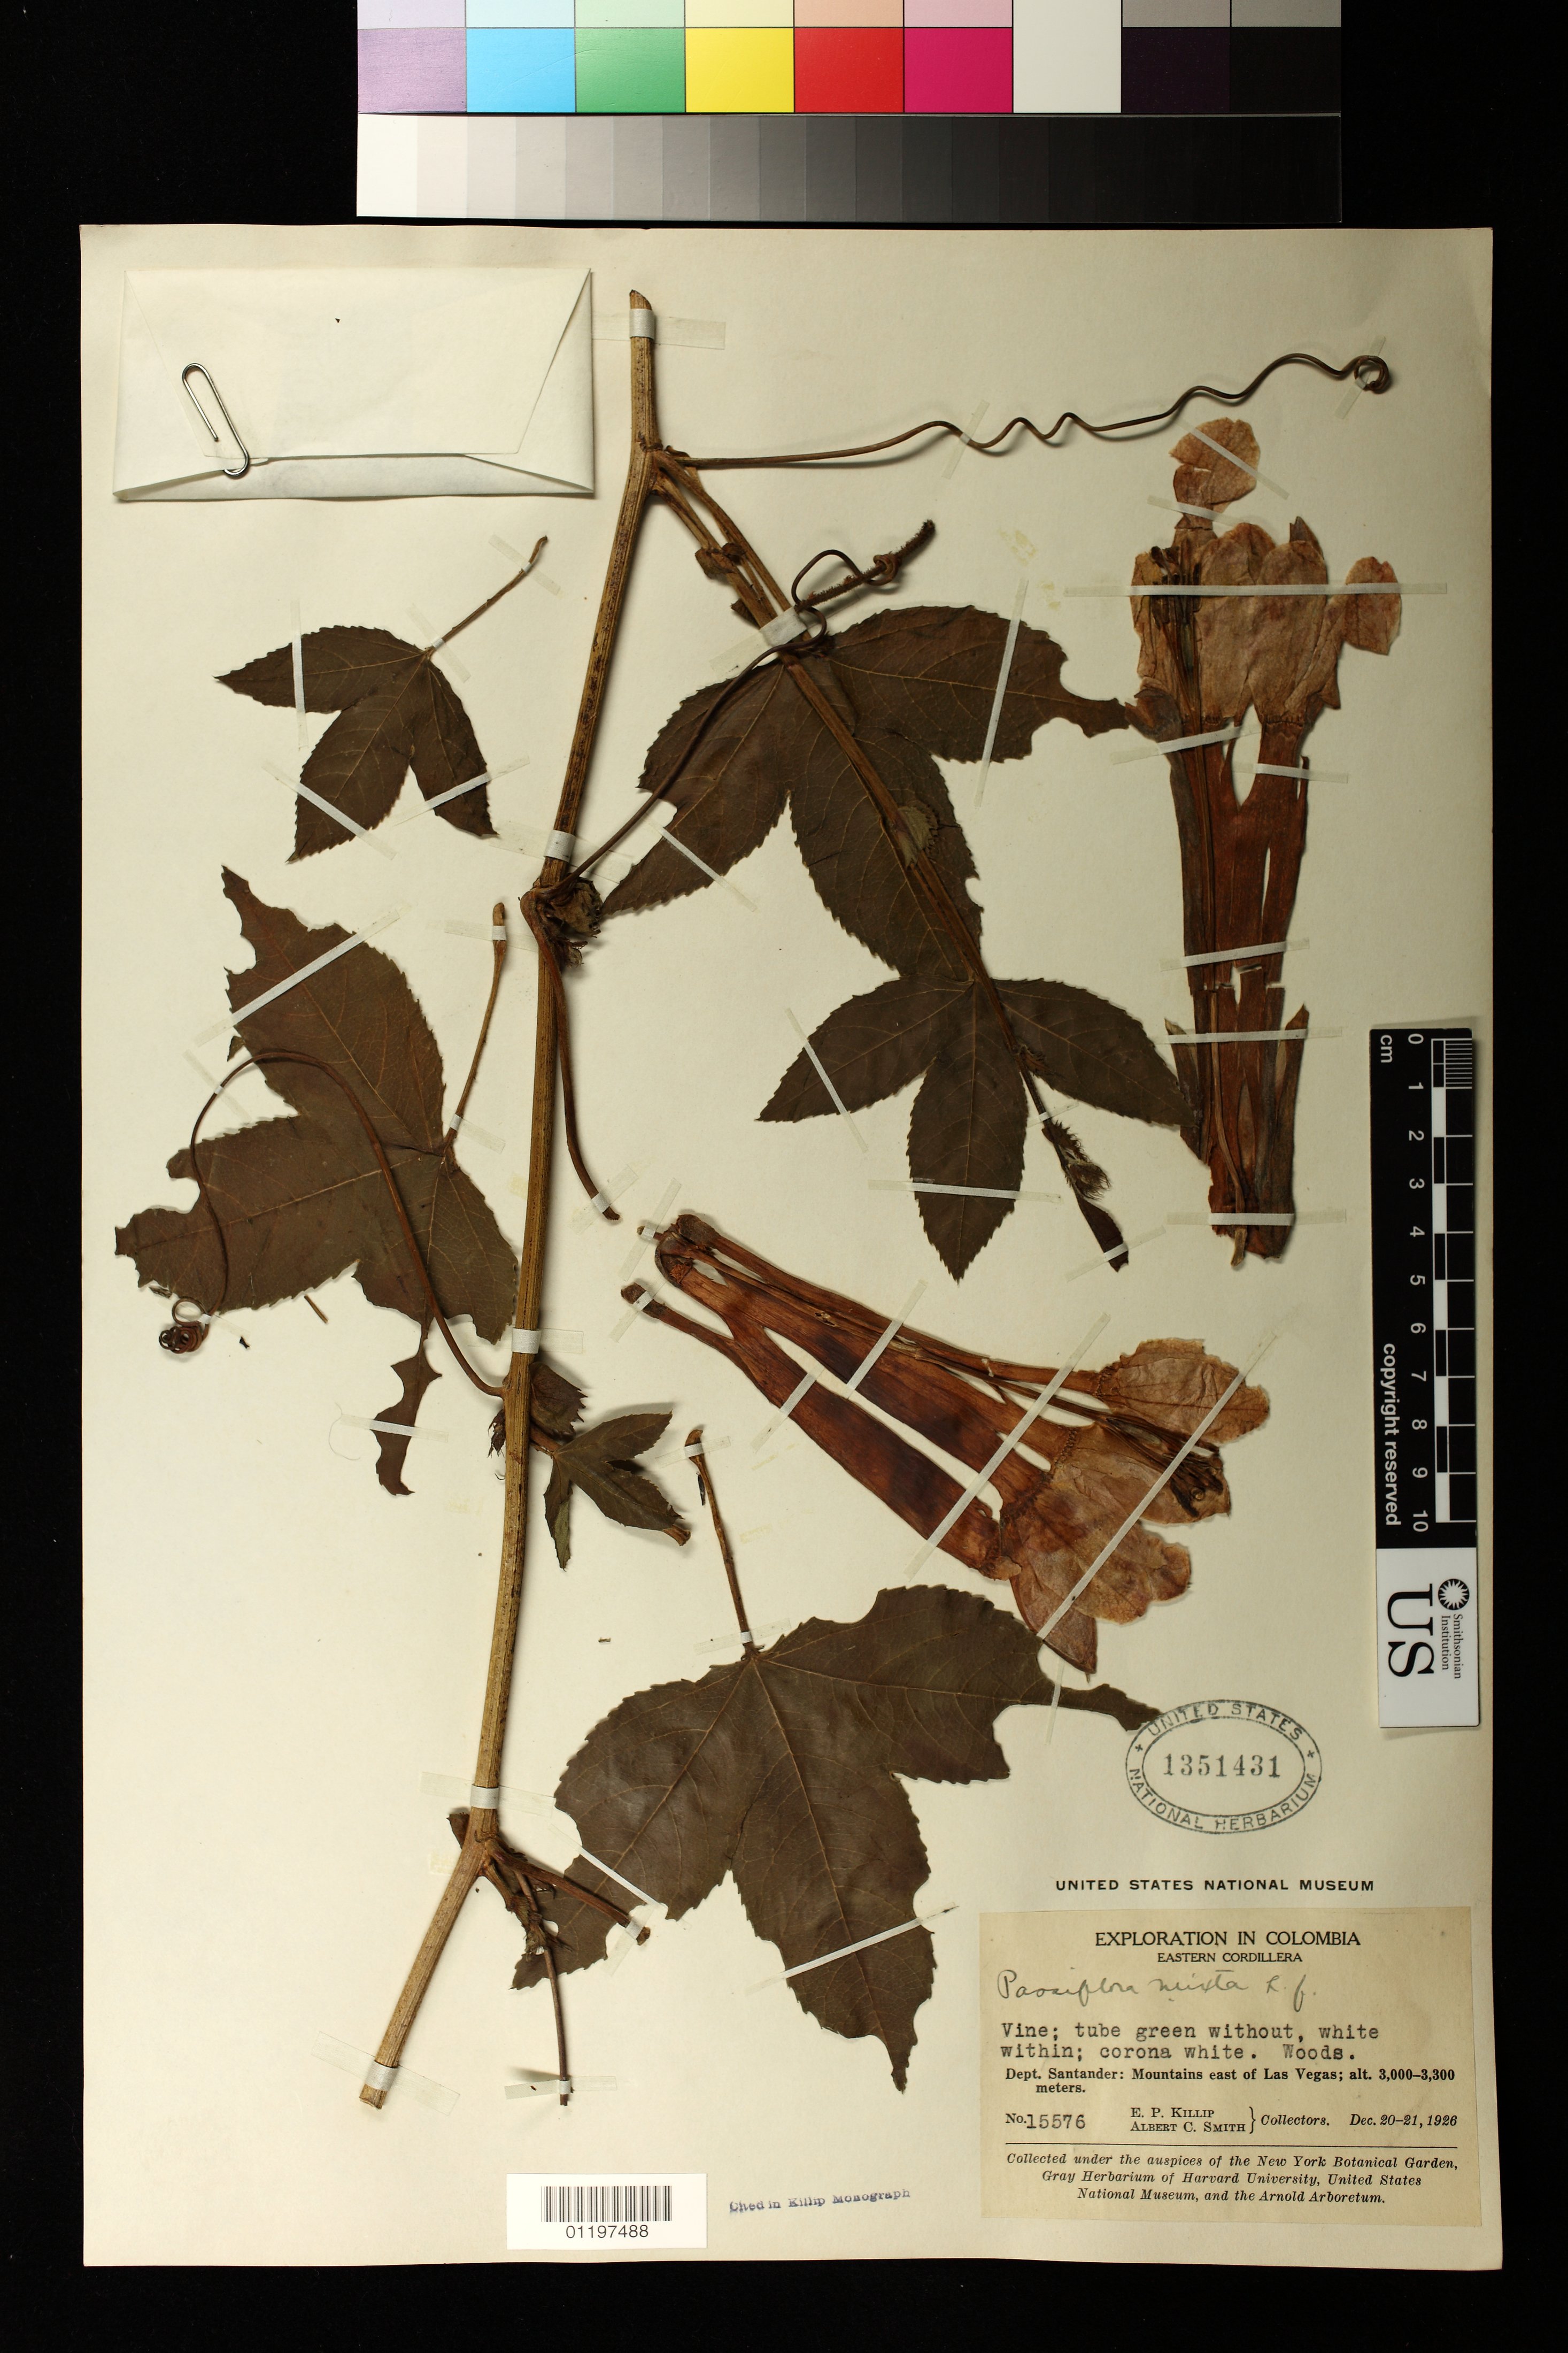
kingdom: Plantae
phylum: Tracheophyta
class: Magnoliopsida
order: Malpighiales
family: Passifloraceae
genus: Passiflora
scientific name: Passiflora mixta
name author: L. f.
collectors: E. P. Killip & A. C. Smith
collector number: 15576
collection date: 1926-12-20/1926-12-21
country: Colombia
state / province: Santander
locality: Mountains east of Las Vegas;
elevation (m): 3000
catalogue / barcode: US 1351431